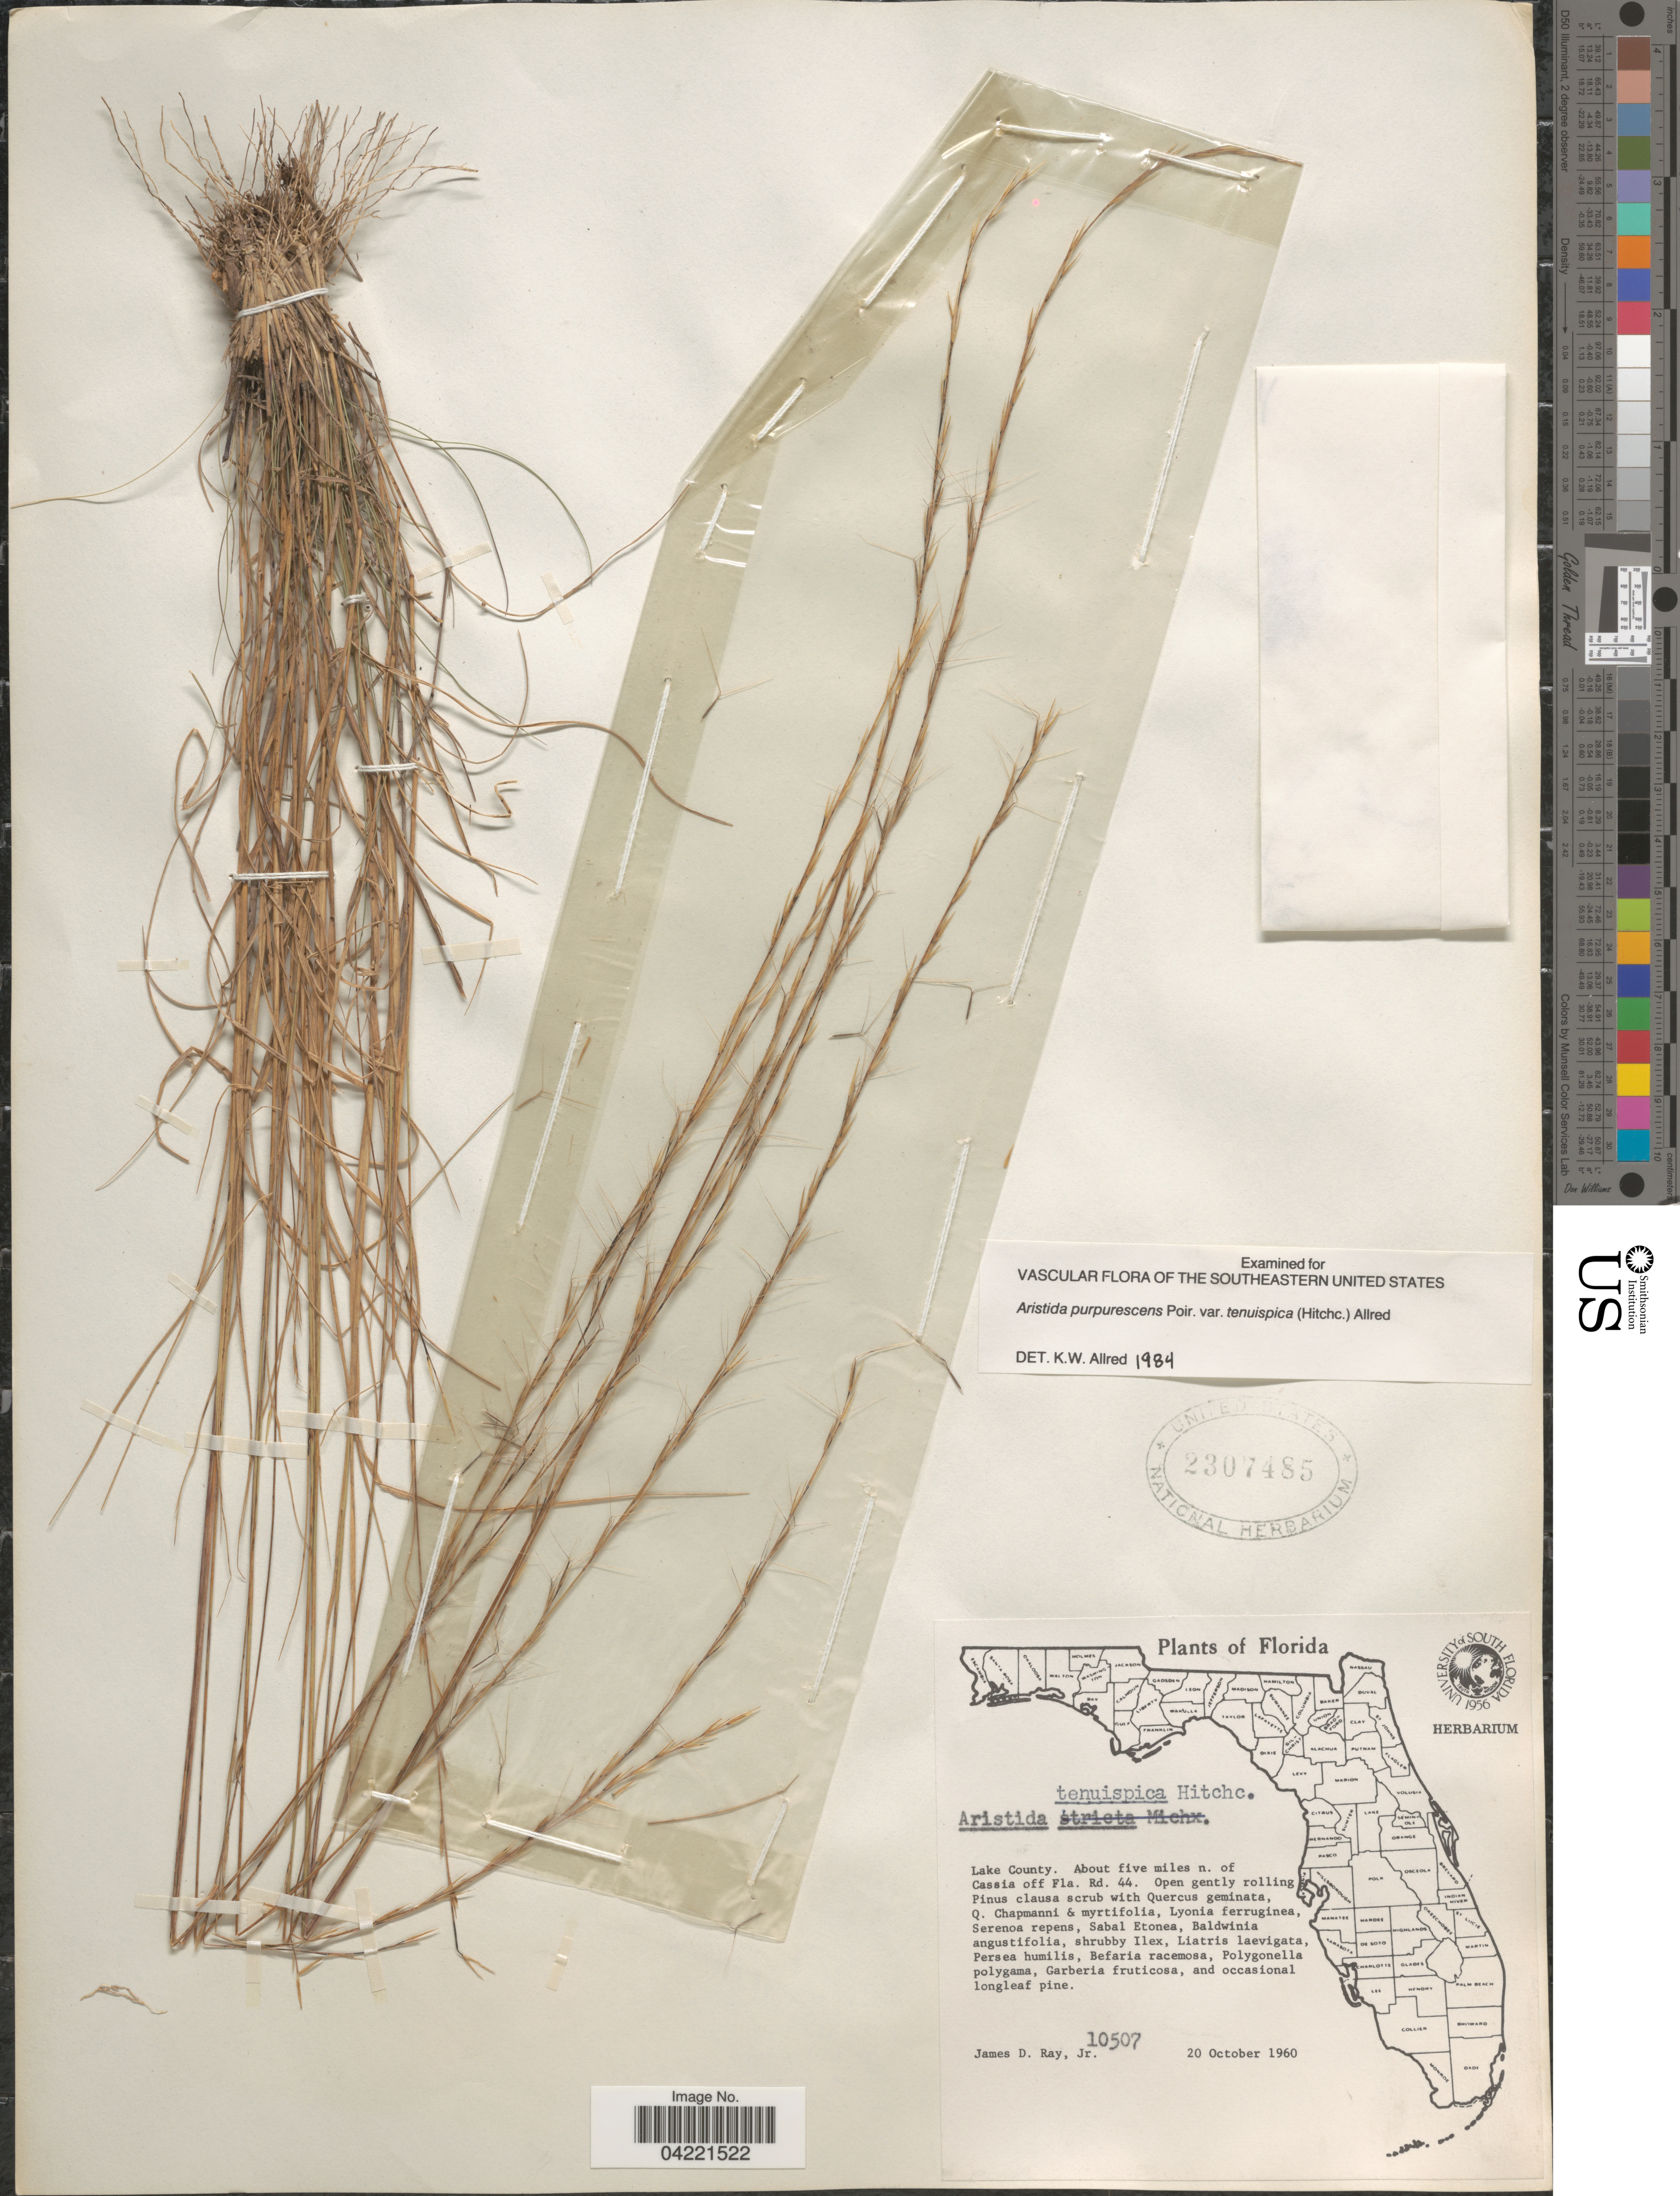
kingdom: Plantae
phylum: Tracheophyta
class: Liliopsida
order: Poales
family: Poaceae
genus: Aristida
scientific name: Aristida purpurascens var. tenuispica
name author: (Hitchc.) Allred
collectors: J. D. Ray Jr.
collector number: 10507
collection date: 1960-10-20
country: United States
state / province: Florida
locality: Lake County. About five miles n. of Cassia off Fla. Rd. 44.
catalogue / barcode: US 2307485